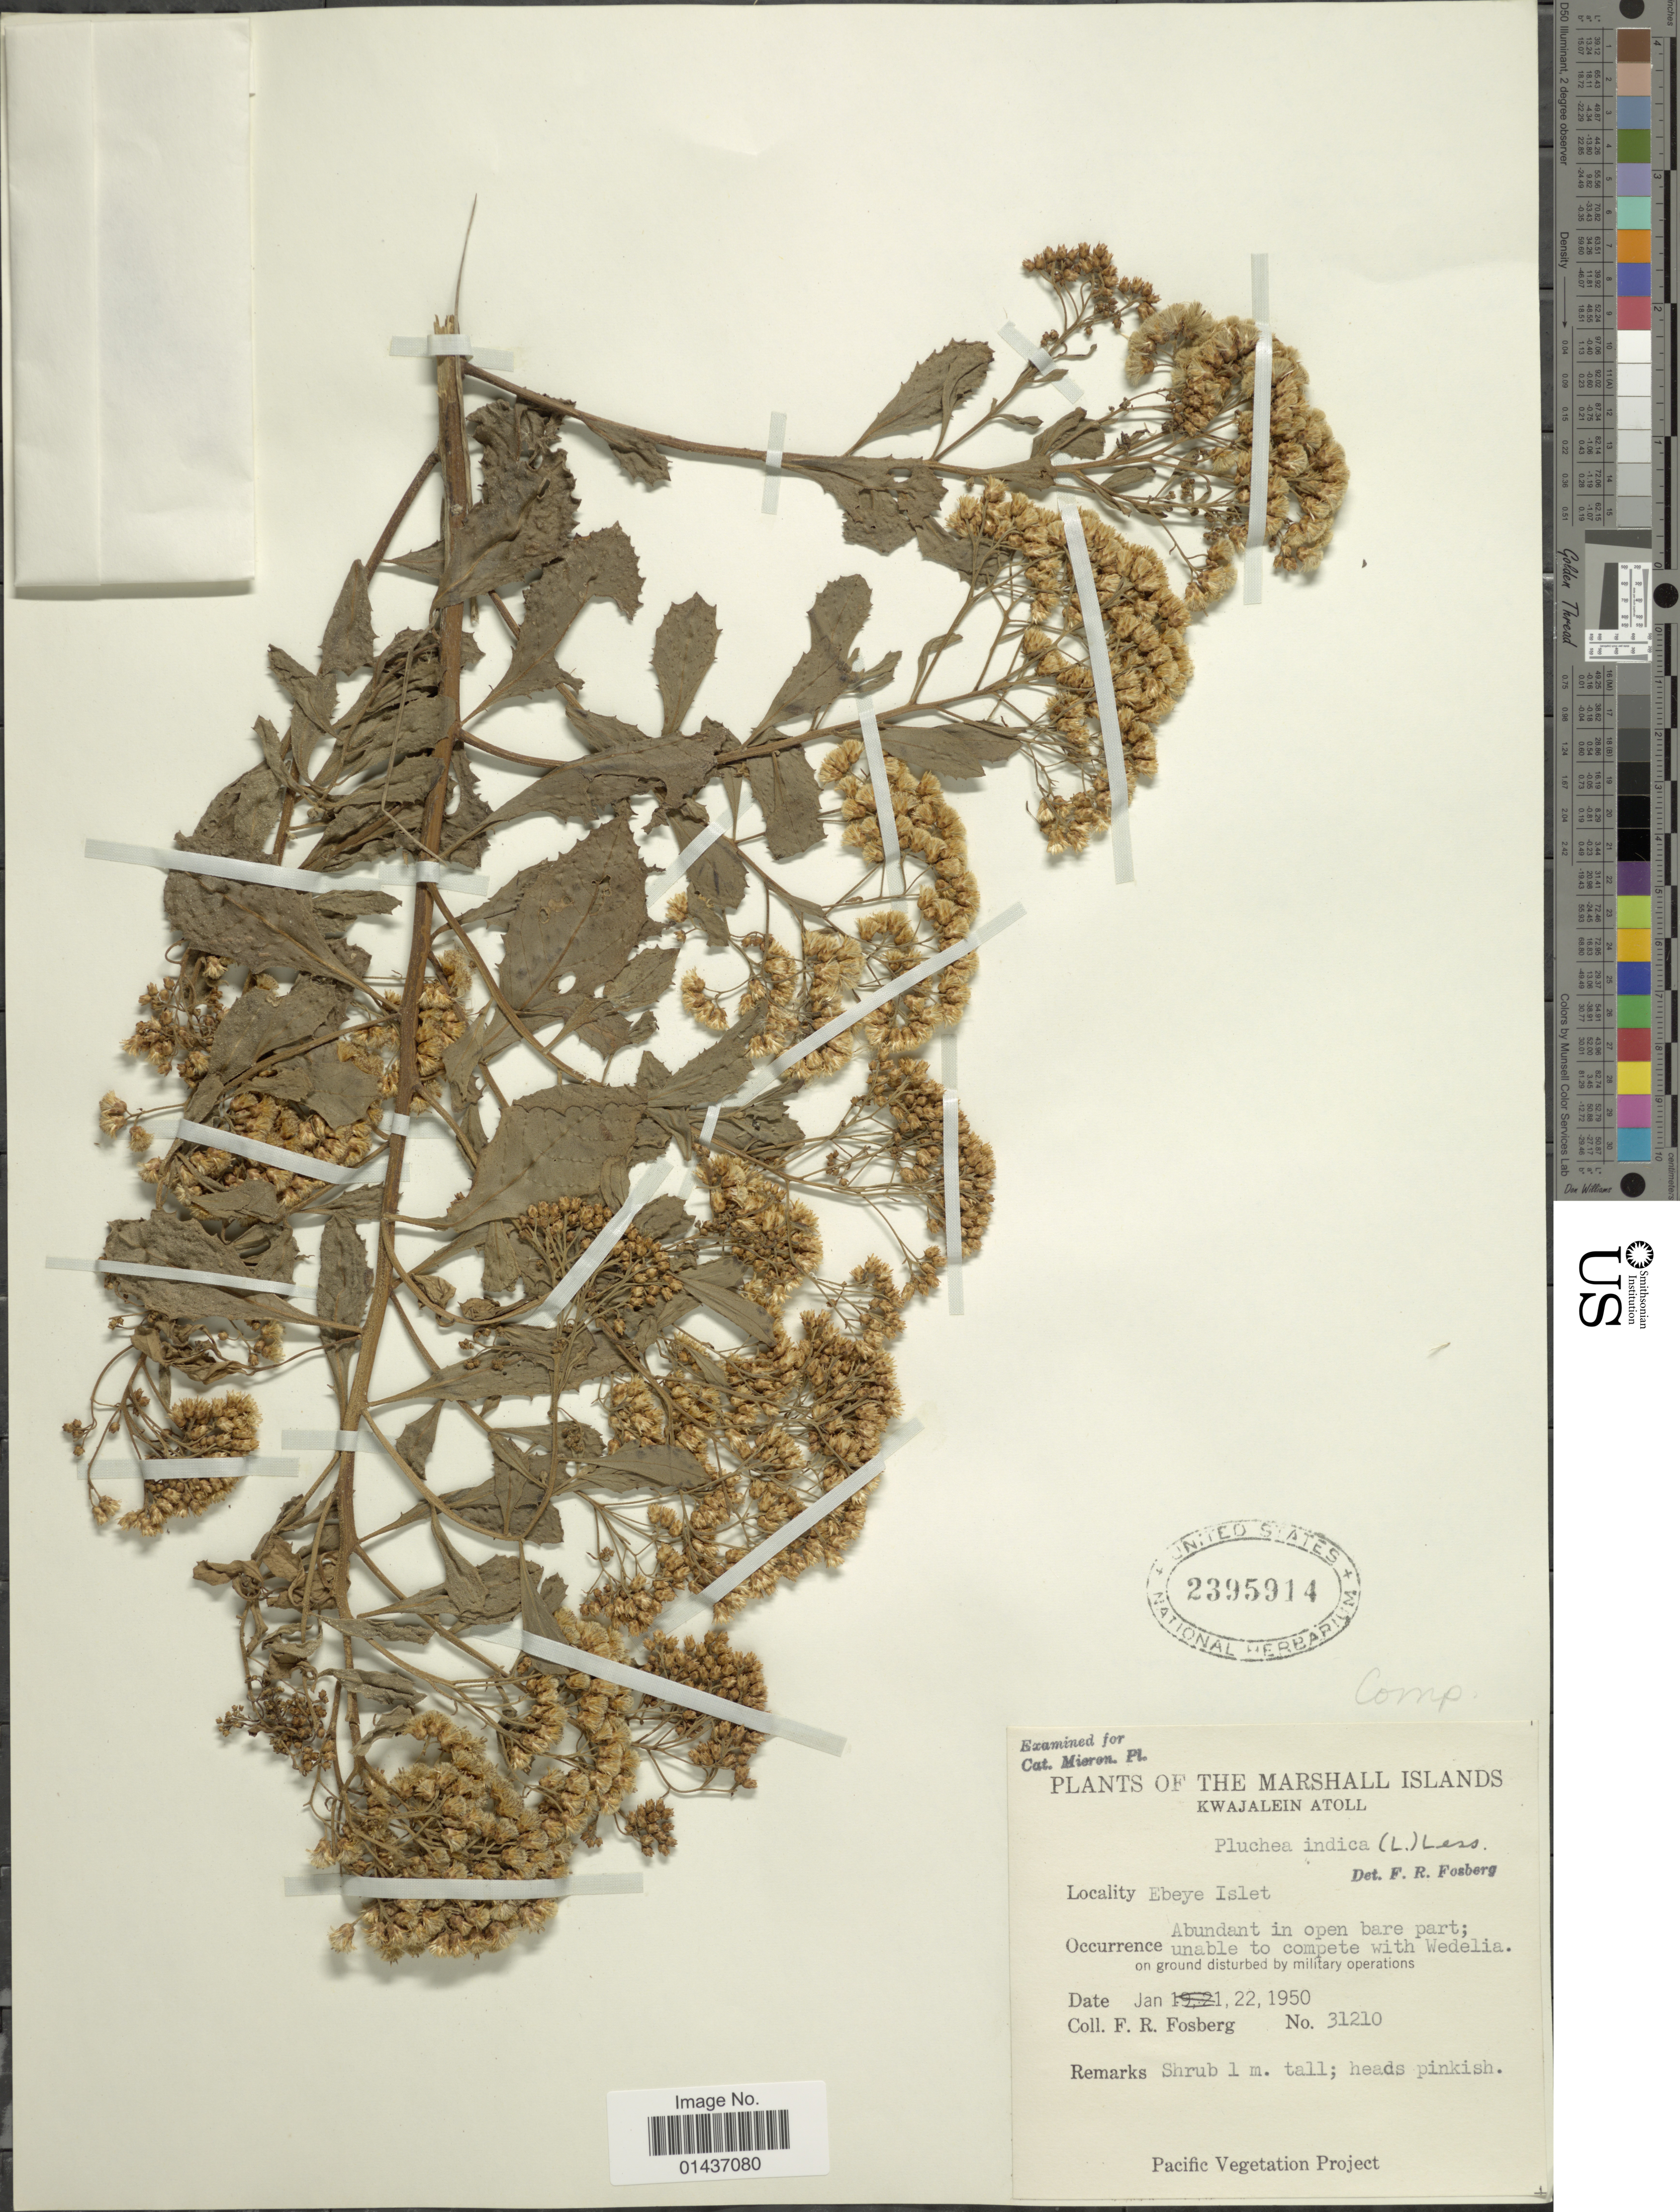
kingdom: Plantae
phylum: Tracheophyta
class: Magnoliopsida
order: Asterales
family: Asteraceae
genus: Pluchea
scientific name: Pluchea indica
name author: (L.) Less.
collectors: F. R. Fosberg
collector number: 31210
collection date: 1950-01-22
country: Marshall Islands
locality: The Marshall Islands, Kwajalein Atoll, Ebeye Islet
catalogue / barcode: US 2395914